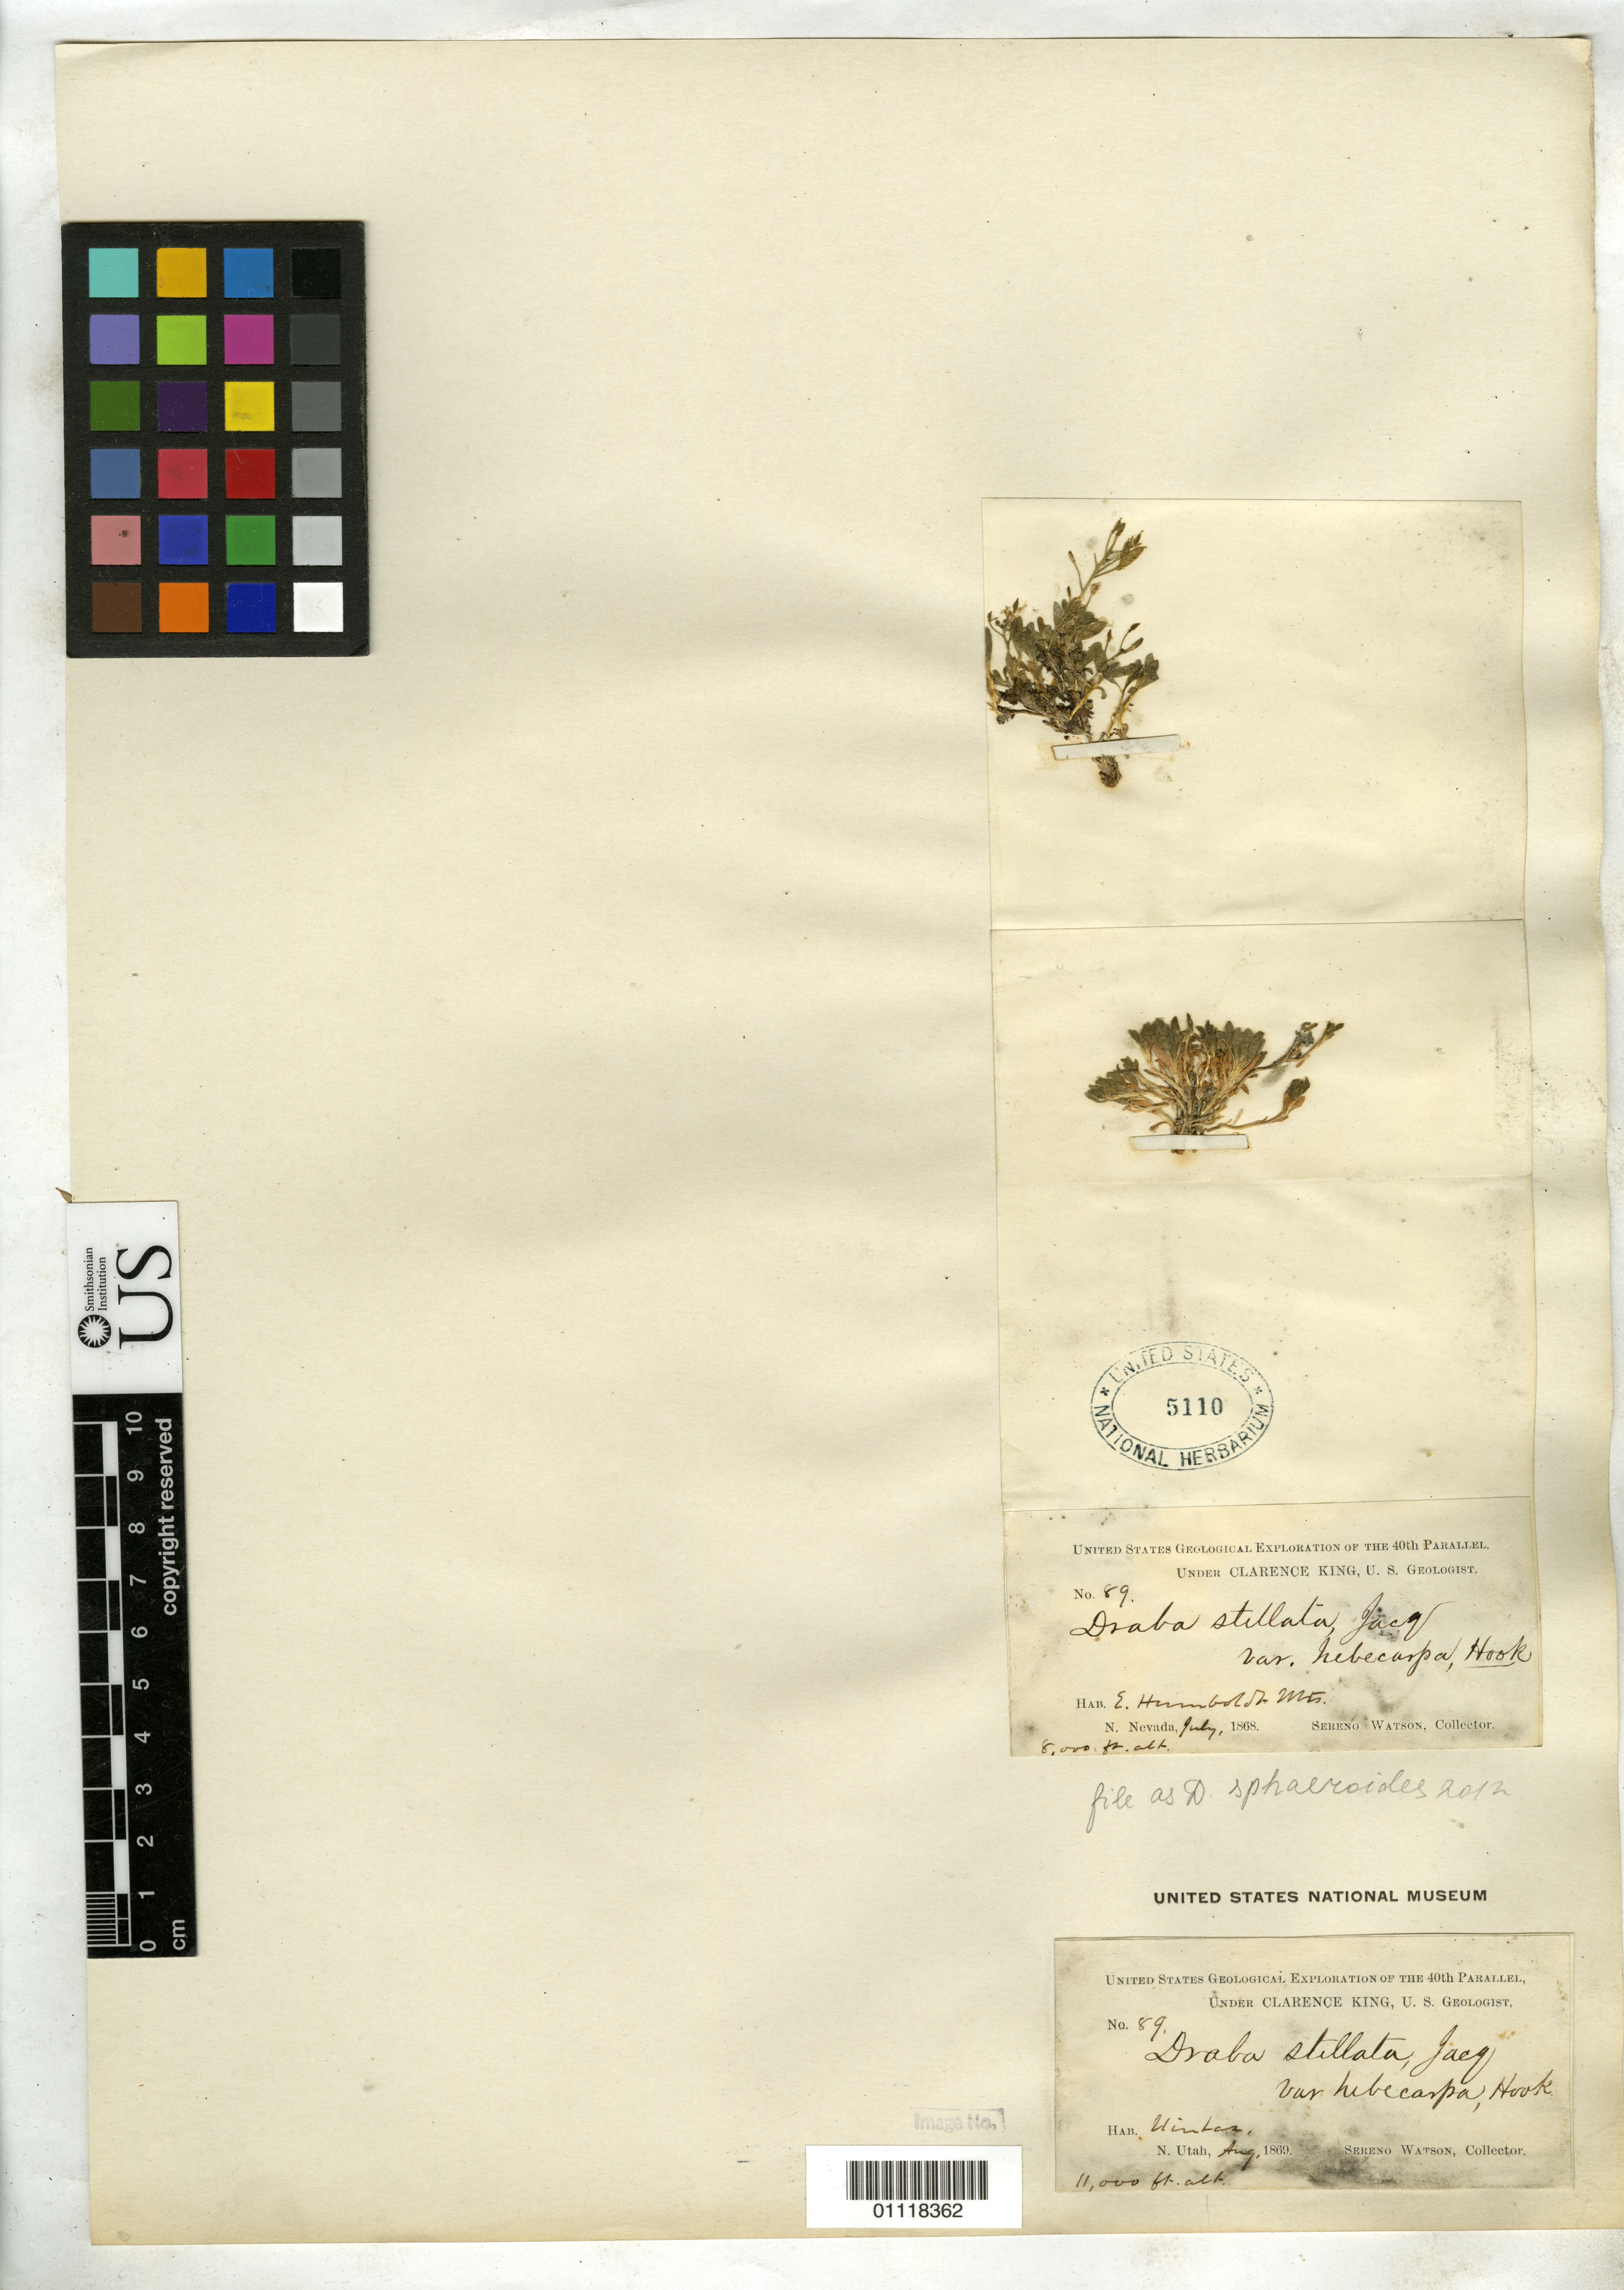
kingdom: Plantae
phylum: Tracheophyta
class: Magnoliopsida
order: Brassicales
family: Brassicaceae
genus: Draba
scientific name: Draba sphaeroides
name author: Payson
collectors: S. Watson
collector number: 89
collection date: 1868-07 or 1869-08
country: United States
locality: E. Humbolt Mts, N. Nevada 8000 f. alt. or Uintas, N. Utah 11000 f. alt.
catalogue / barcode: US 5110